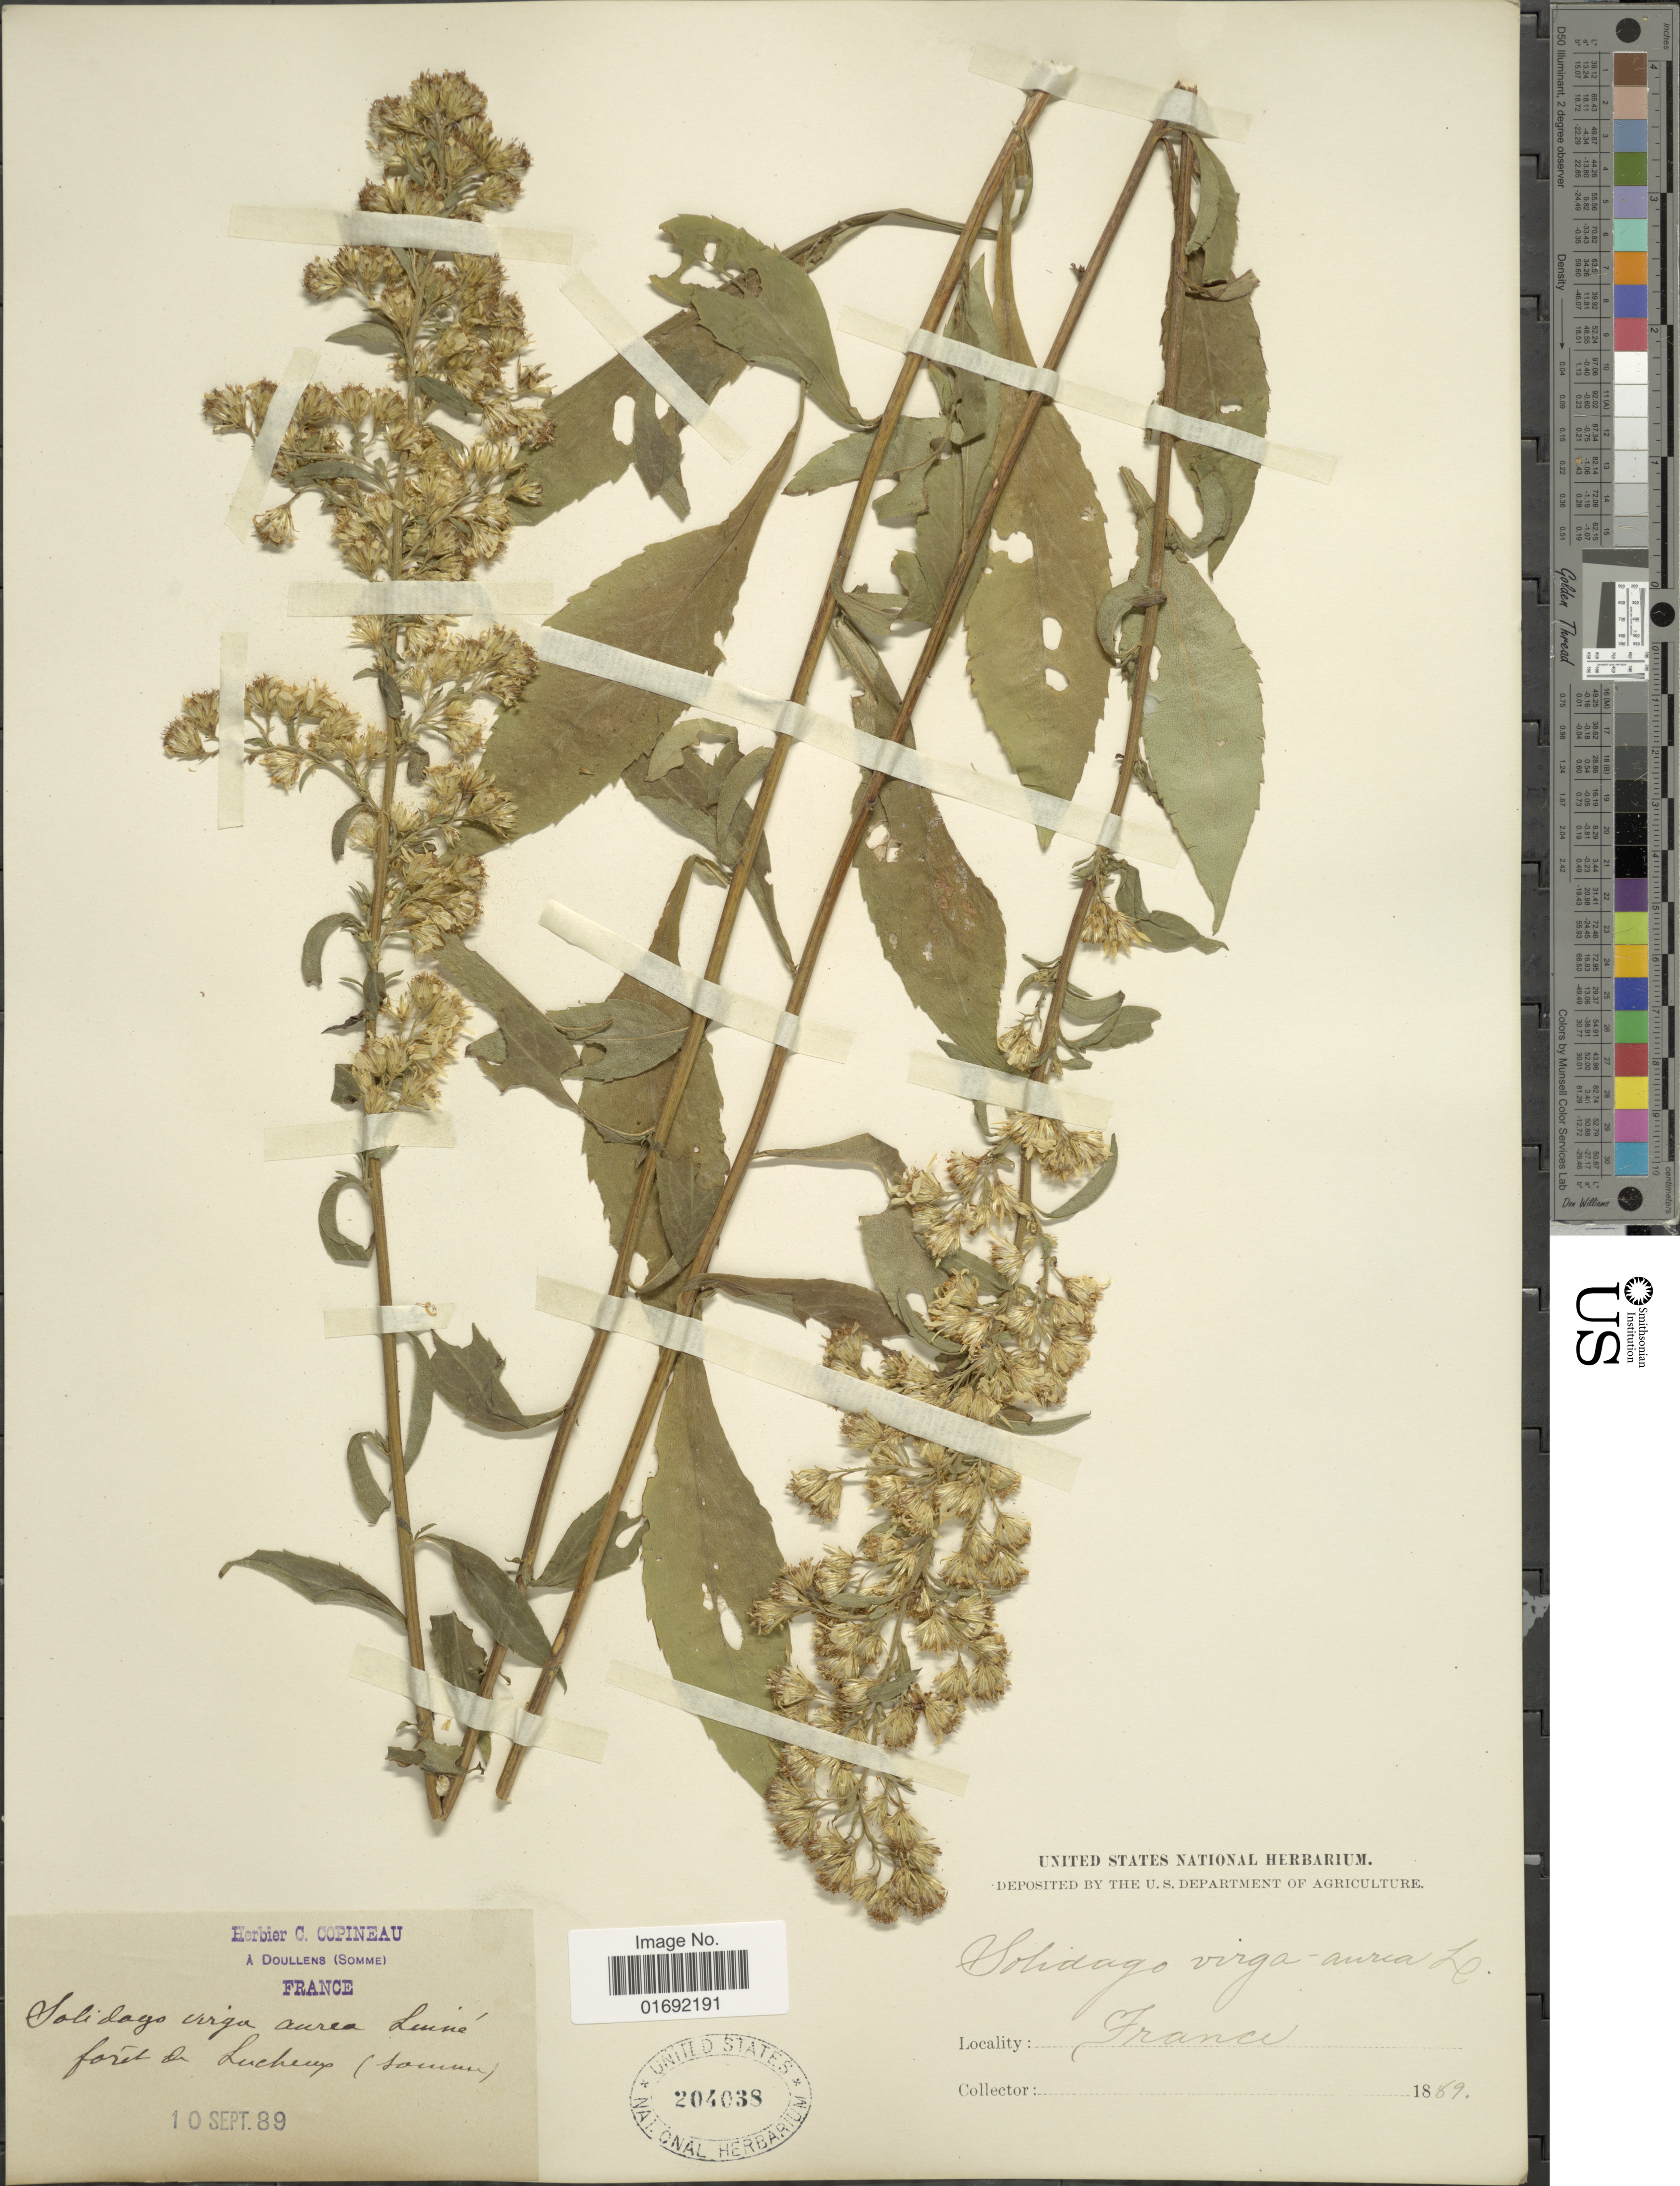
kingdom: Plantae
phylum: Tracheophyta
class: Magnoliopsida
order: Asterales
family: Asteraceae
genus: Solidago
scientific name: Solidago virgaurea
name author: L.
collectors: ex herb. C. Copineau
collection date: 1889-09-10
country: France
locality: A doullens (Somme), foret de Lucheng (Somme)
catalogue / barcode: US 204038